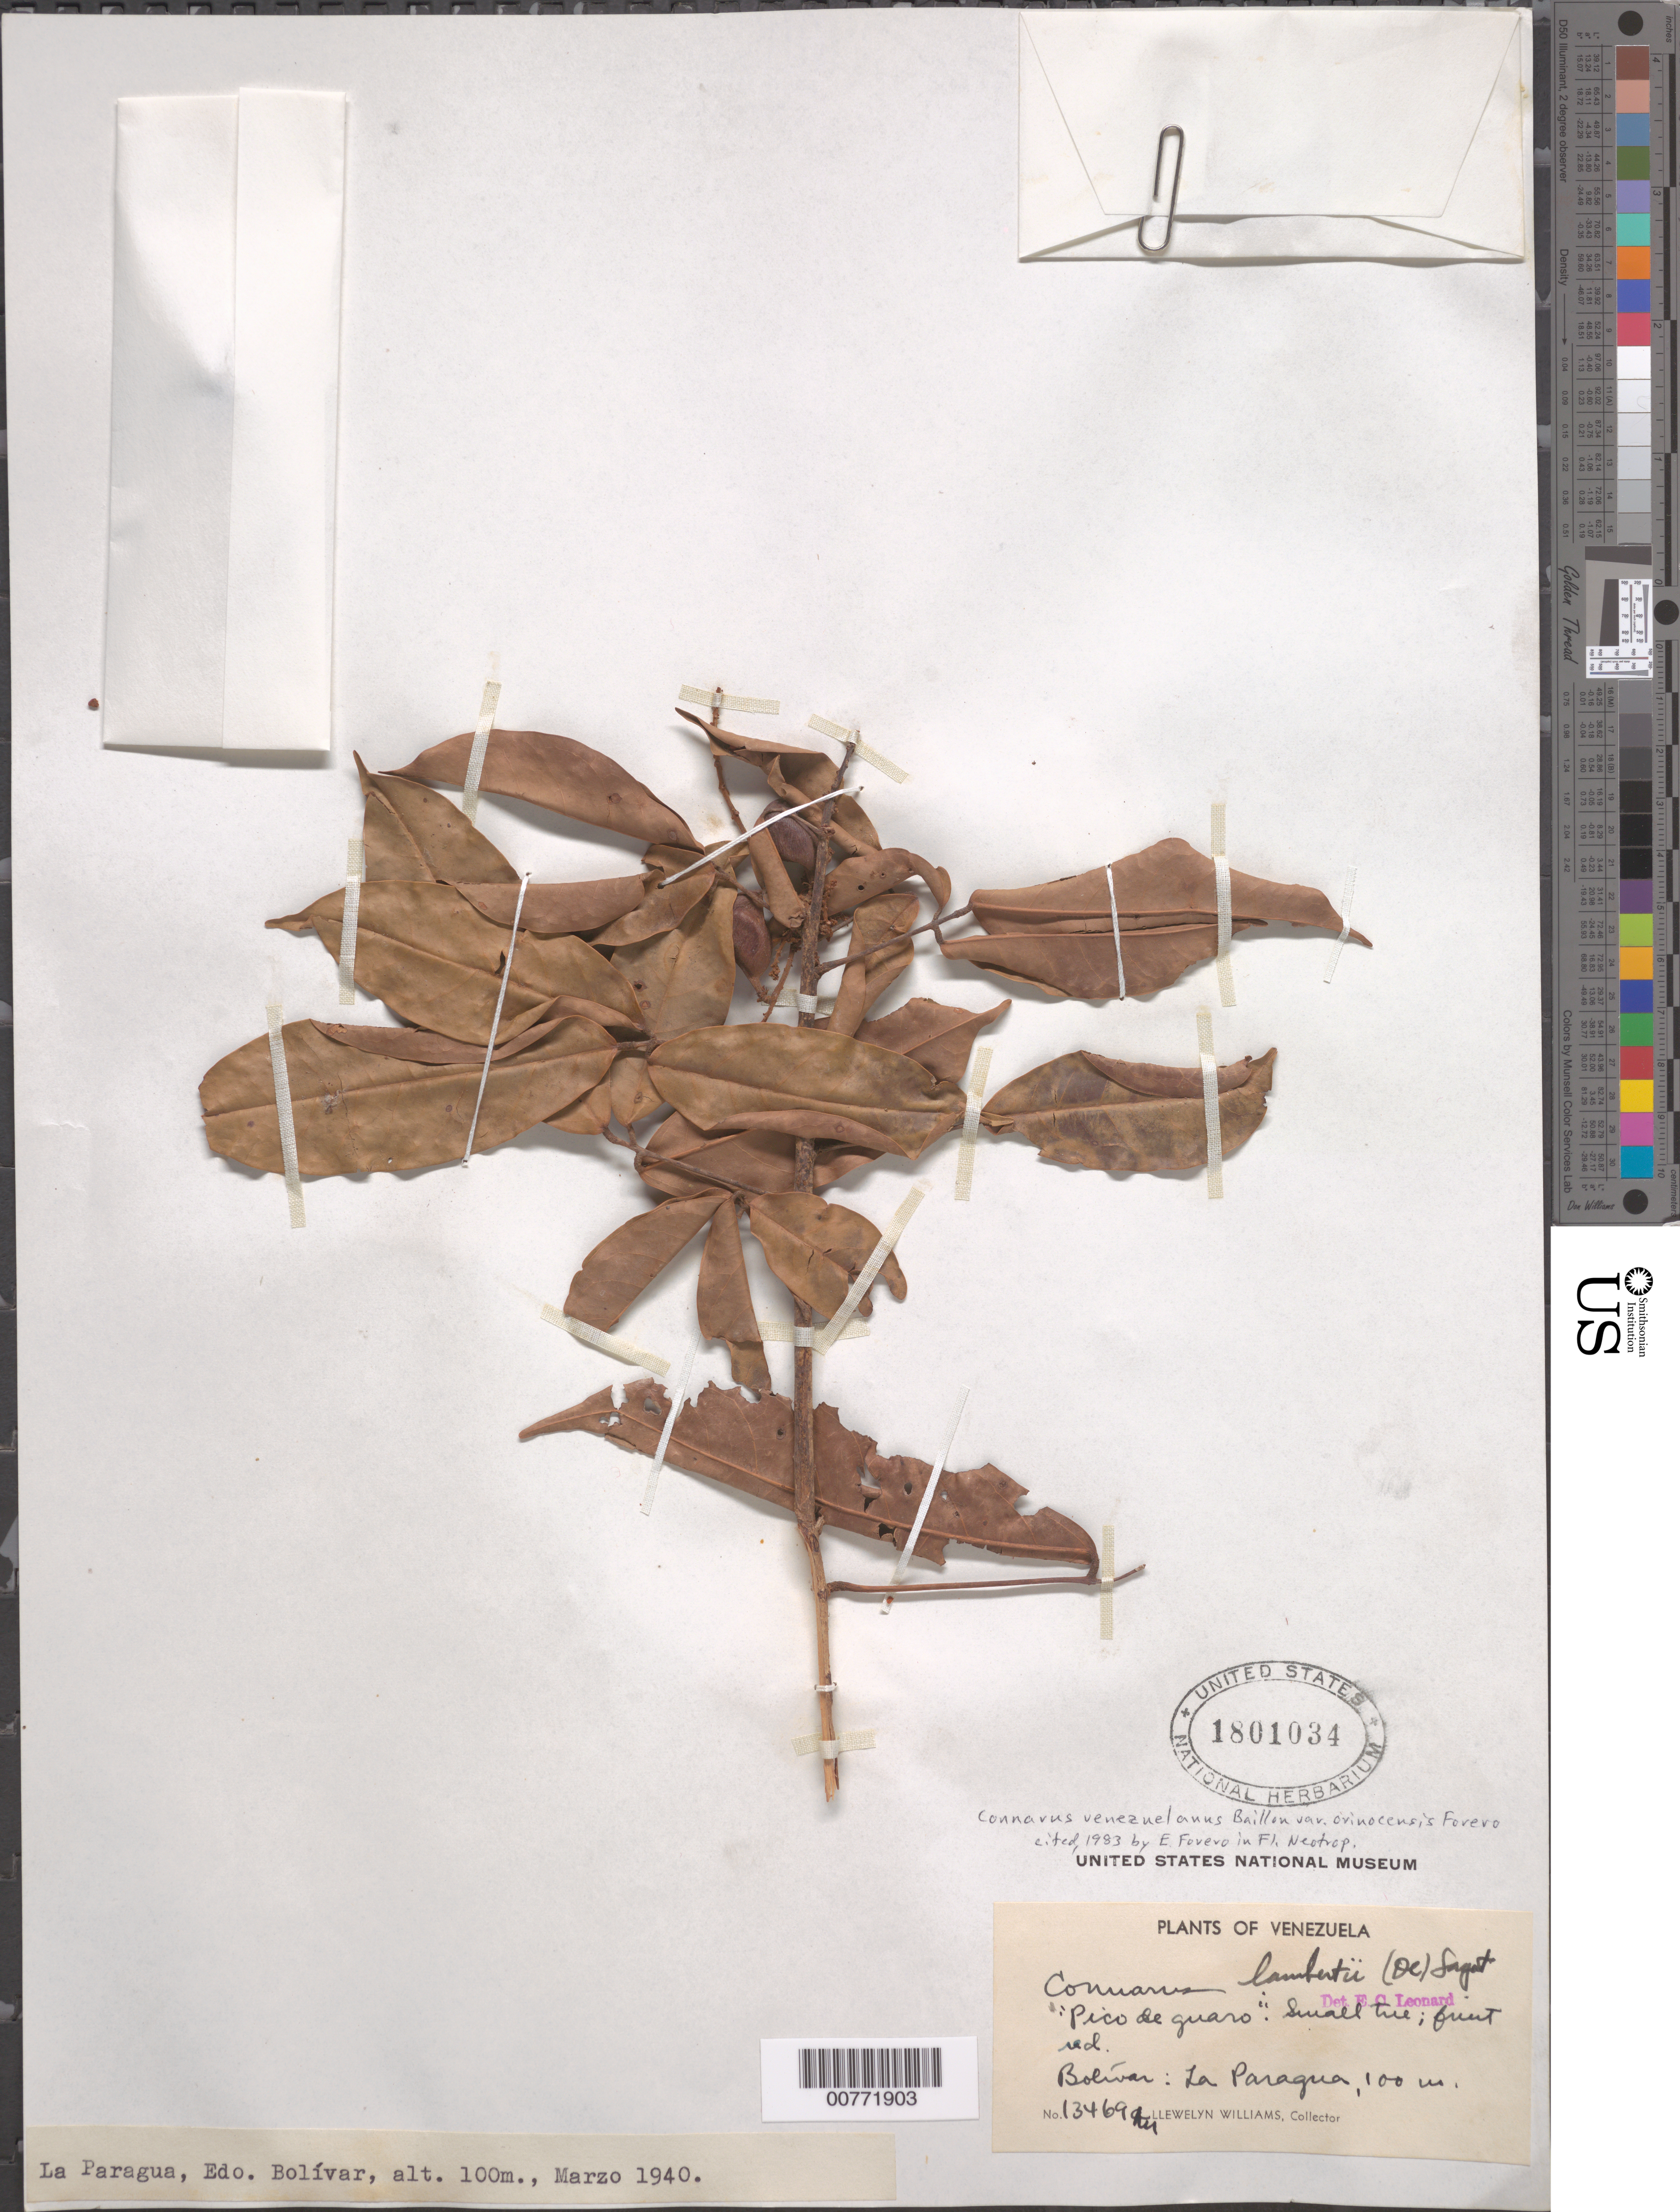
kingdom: Plantae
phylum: Tracheophyta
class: Magnoliopsida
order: Oxalidales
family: Connaraceae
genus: Connarus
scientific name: Connarus venezuelanus var. orinocensis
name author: Forero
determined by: Forero, E.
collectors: Ll. Williams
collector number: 13469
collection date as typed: Mar-40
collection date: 1940-03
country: Venezuela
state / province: Bolívar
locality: La Paragua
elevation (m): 100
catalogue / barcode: US 1801034